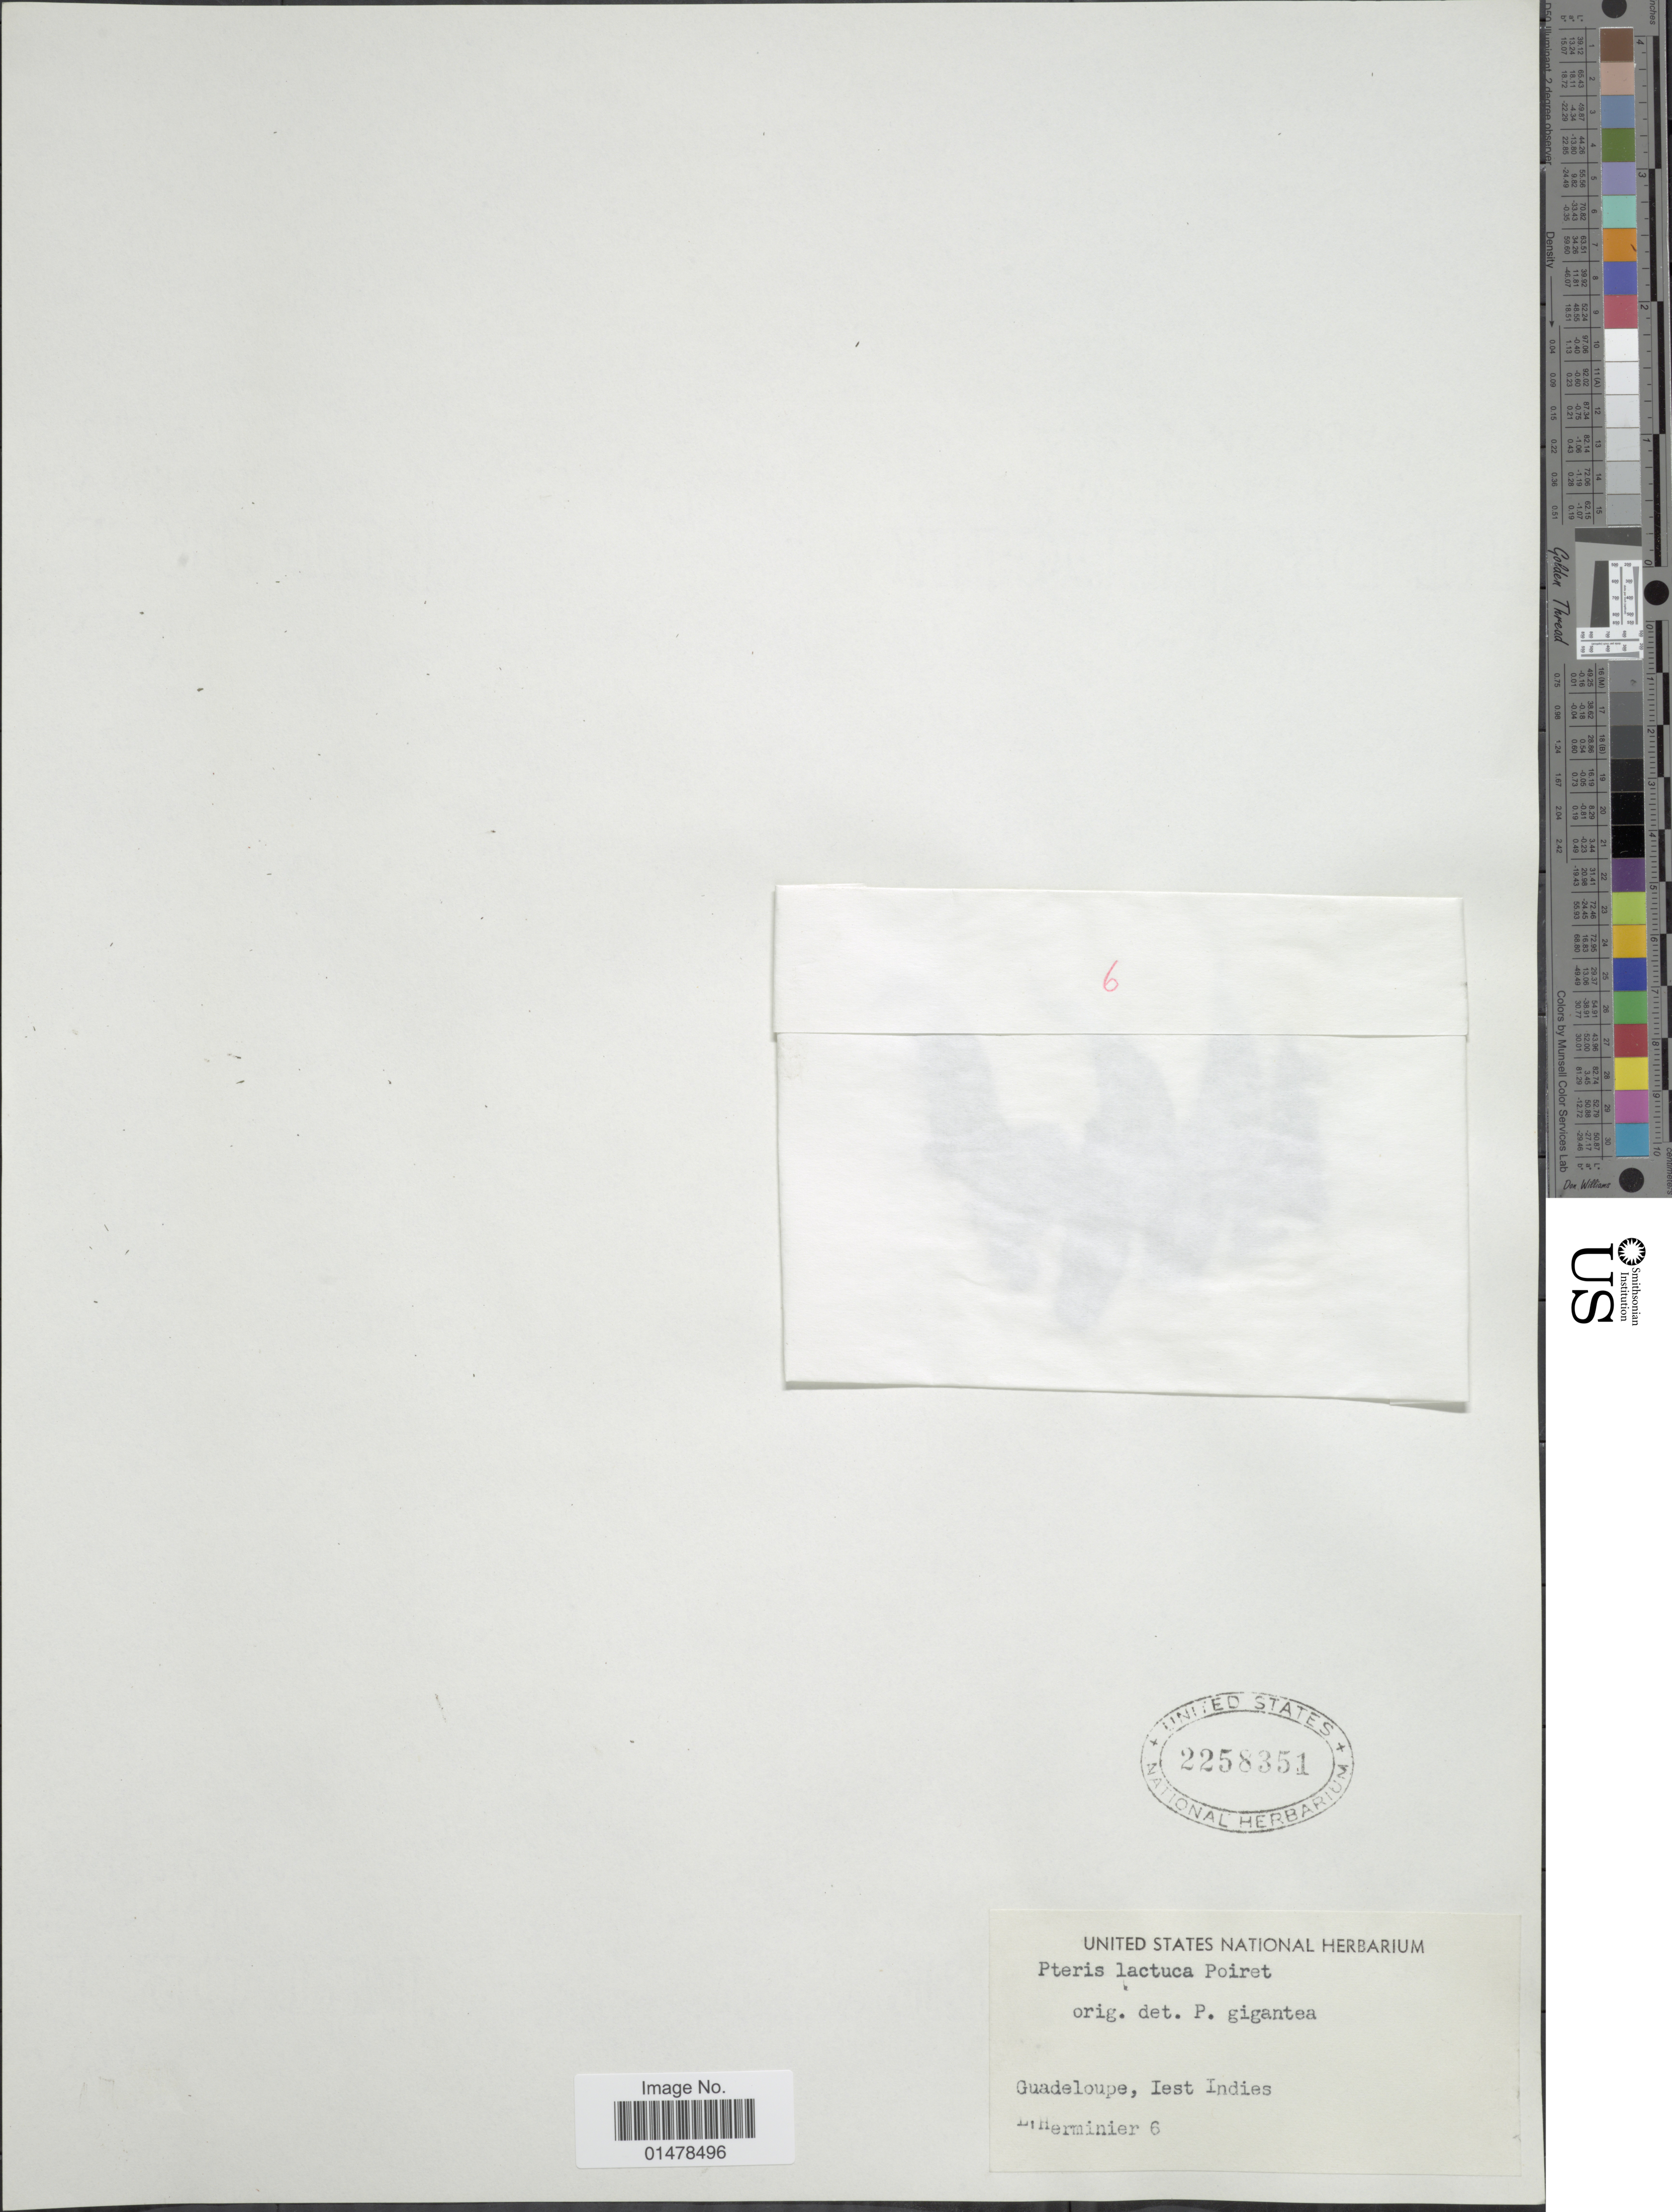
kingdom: Plantae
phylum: Tracheophyta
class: Polypodiopsida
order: Polypodiales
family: Pteridaceae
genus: Pteris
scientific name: Pteris arborea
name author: L.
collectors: -. L'Herminier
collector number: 6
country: Guadeloupe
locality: Iest Indies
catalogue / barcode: US 2258351